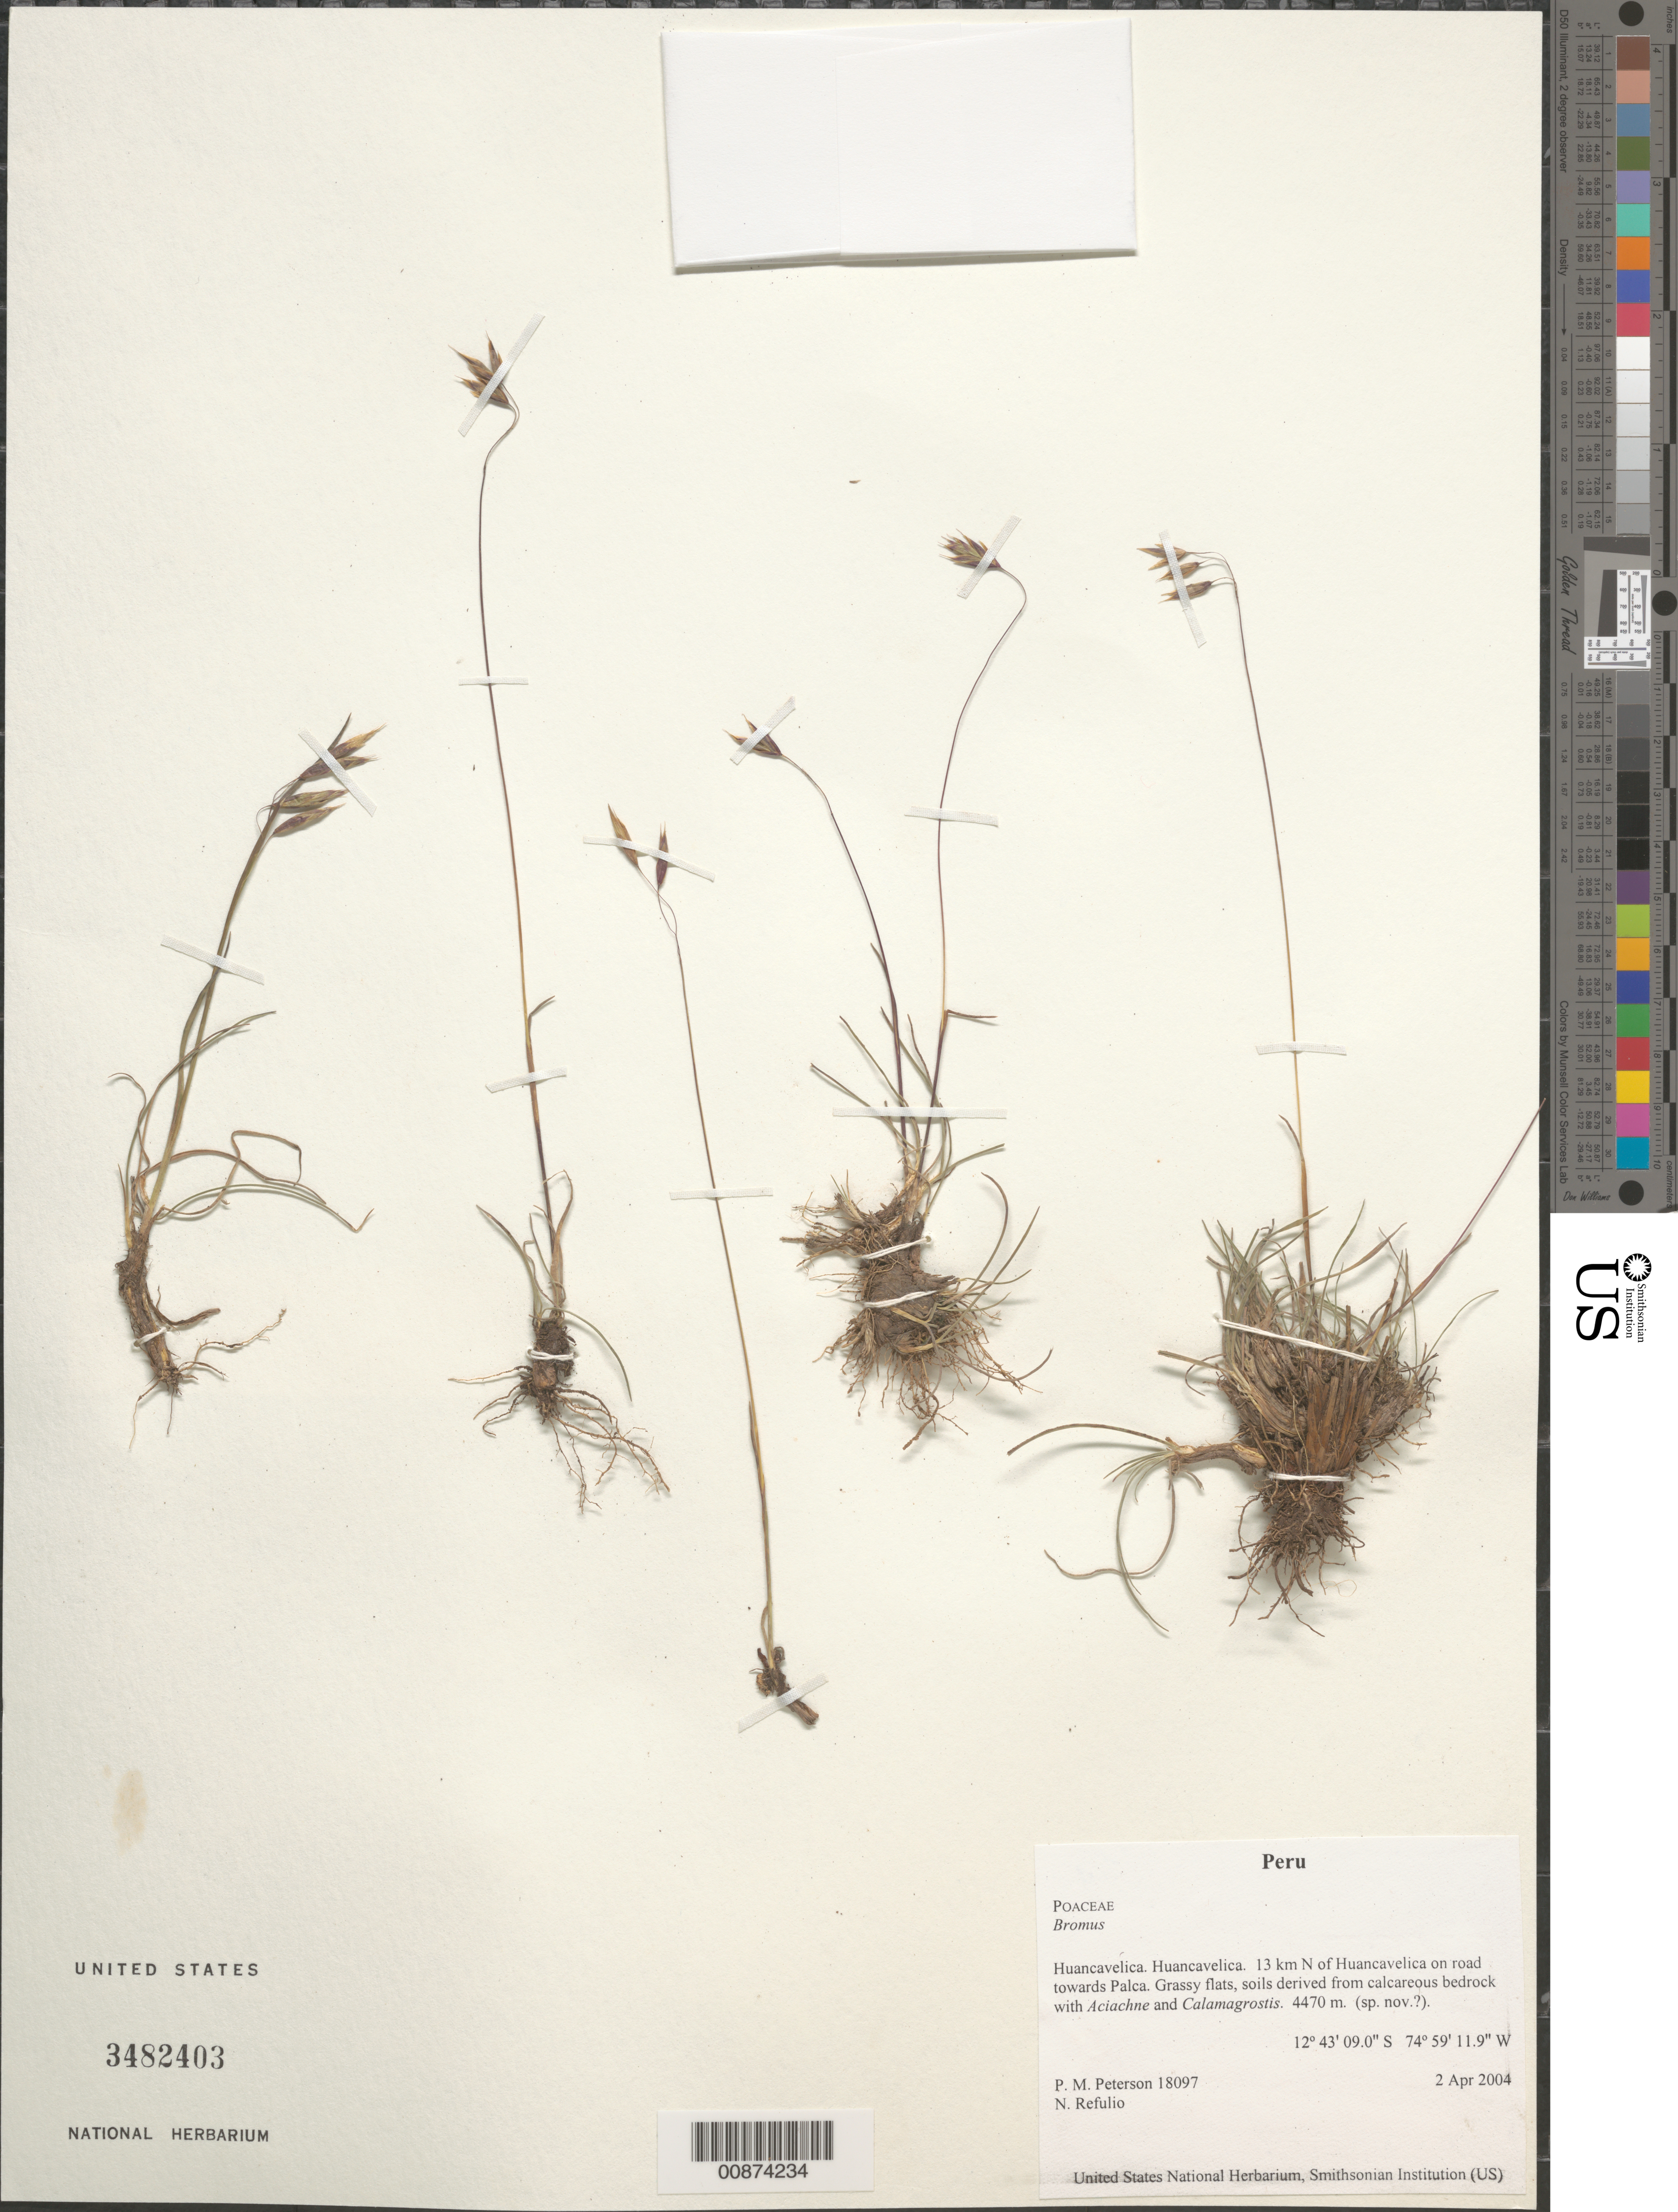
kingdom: Plantae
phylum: Tracheophyta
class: Liliopsida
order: Poales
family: Poaceae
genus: Bromus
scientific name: Bromus sp.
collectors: P. M. Peterson & N. Refulio-Rodríguez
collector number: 18097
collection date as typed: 02 Apr 2004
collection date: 2004-04-02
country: Peru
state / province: Huancavelica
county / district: Huancavelica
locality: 13 km N of Huancavelica on road towards Palca. Grassy flats, soils derived from calcareous bedrock with Aciachne and Calamagrostis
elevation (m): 4470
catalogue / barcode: US 3482403